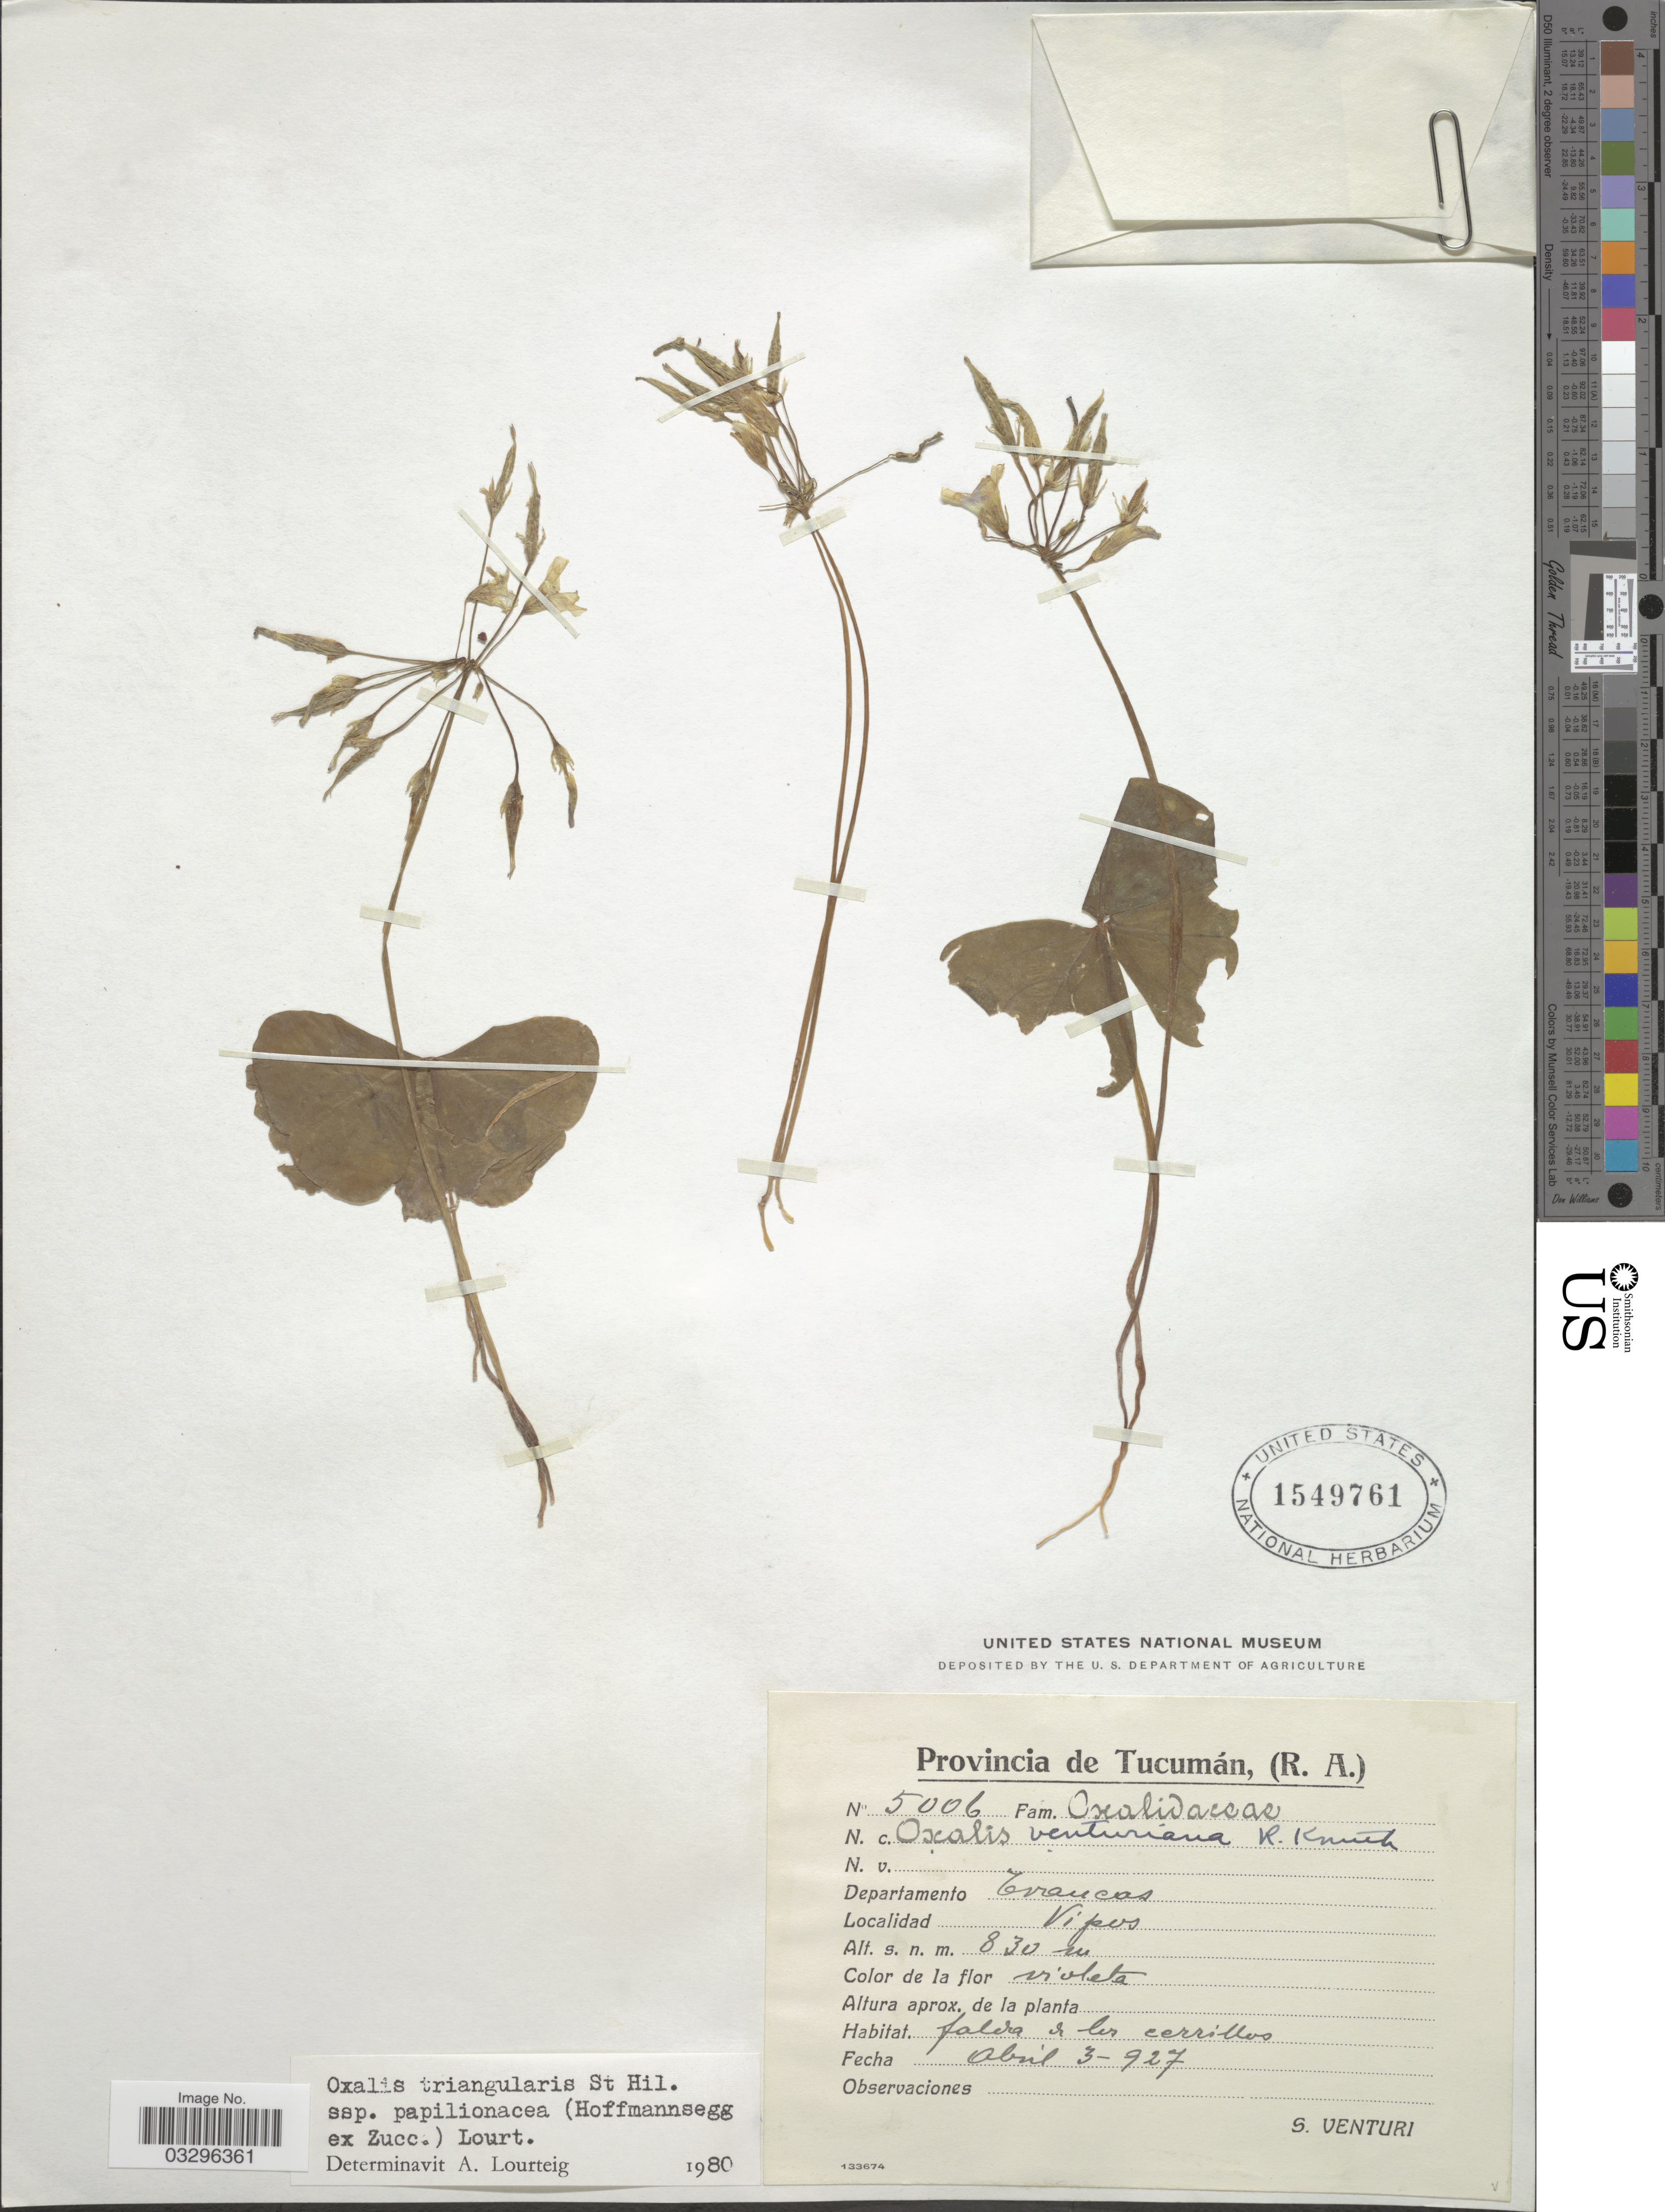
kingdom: Plantae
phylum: Tracheophyta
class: Magnoliopsida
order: Oxalidales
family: Oxalidaceae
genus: Oxalis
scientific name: Oxalis triangularis subsp. papilionacea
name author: (Hoffmanns. ex Zucc.) Lourteig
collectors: S. Venturi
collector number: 5006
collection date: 1927-04-03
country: Argentina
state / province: Tucuman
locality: Departamento Trancas, Vipos.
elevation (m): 830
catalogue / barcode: US 1549761